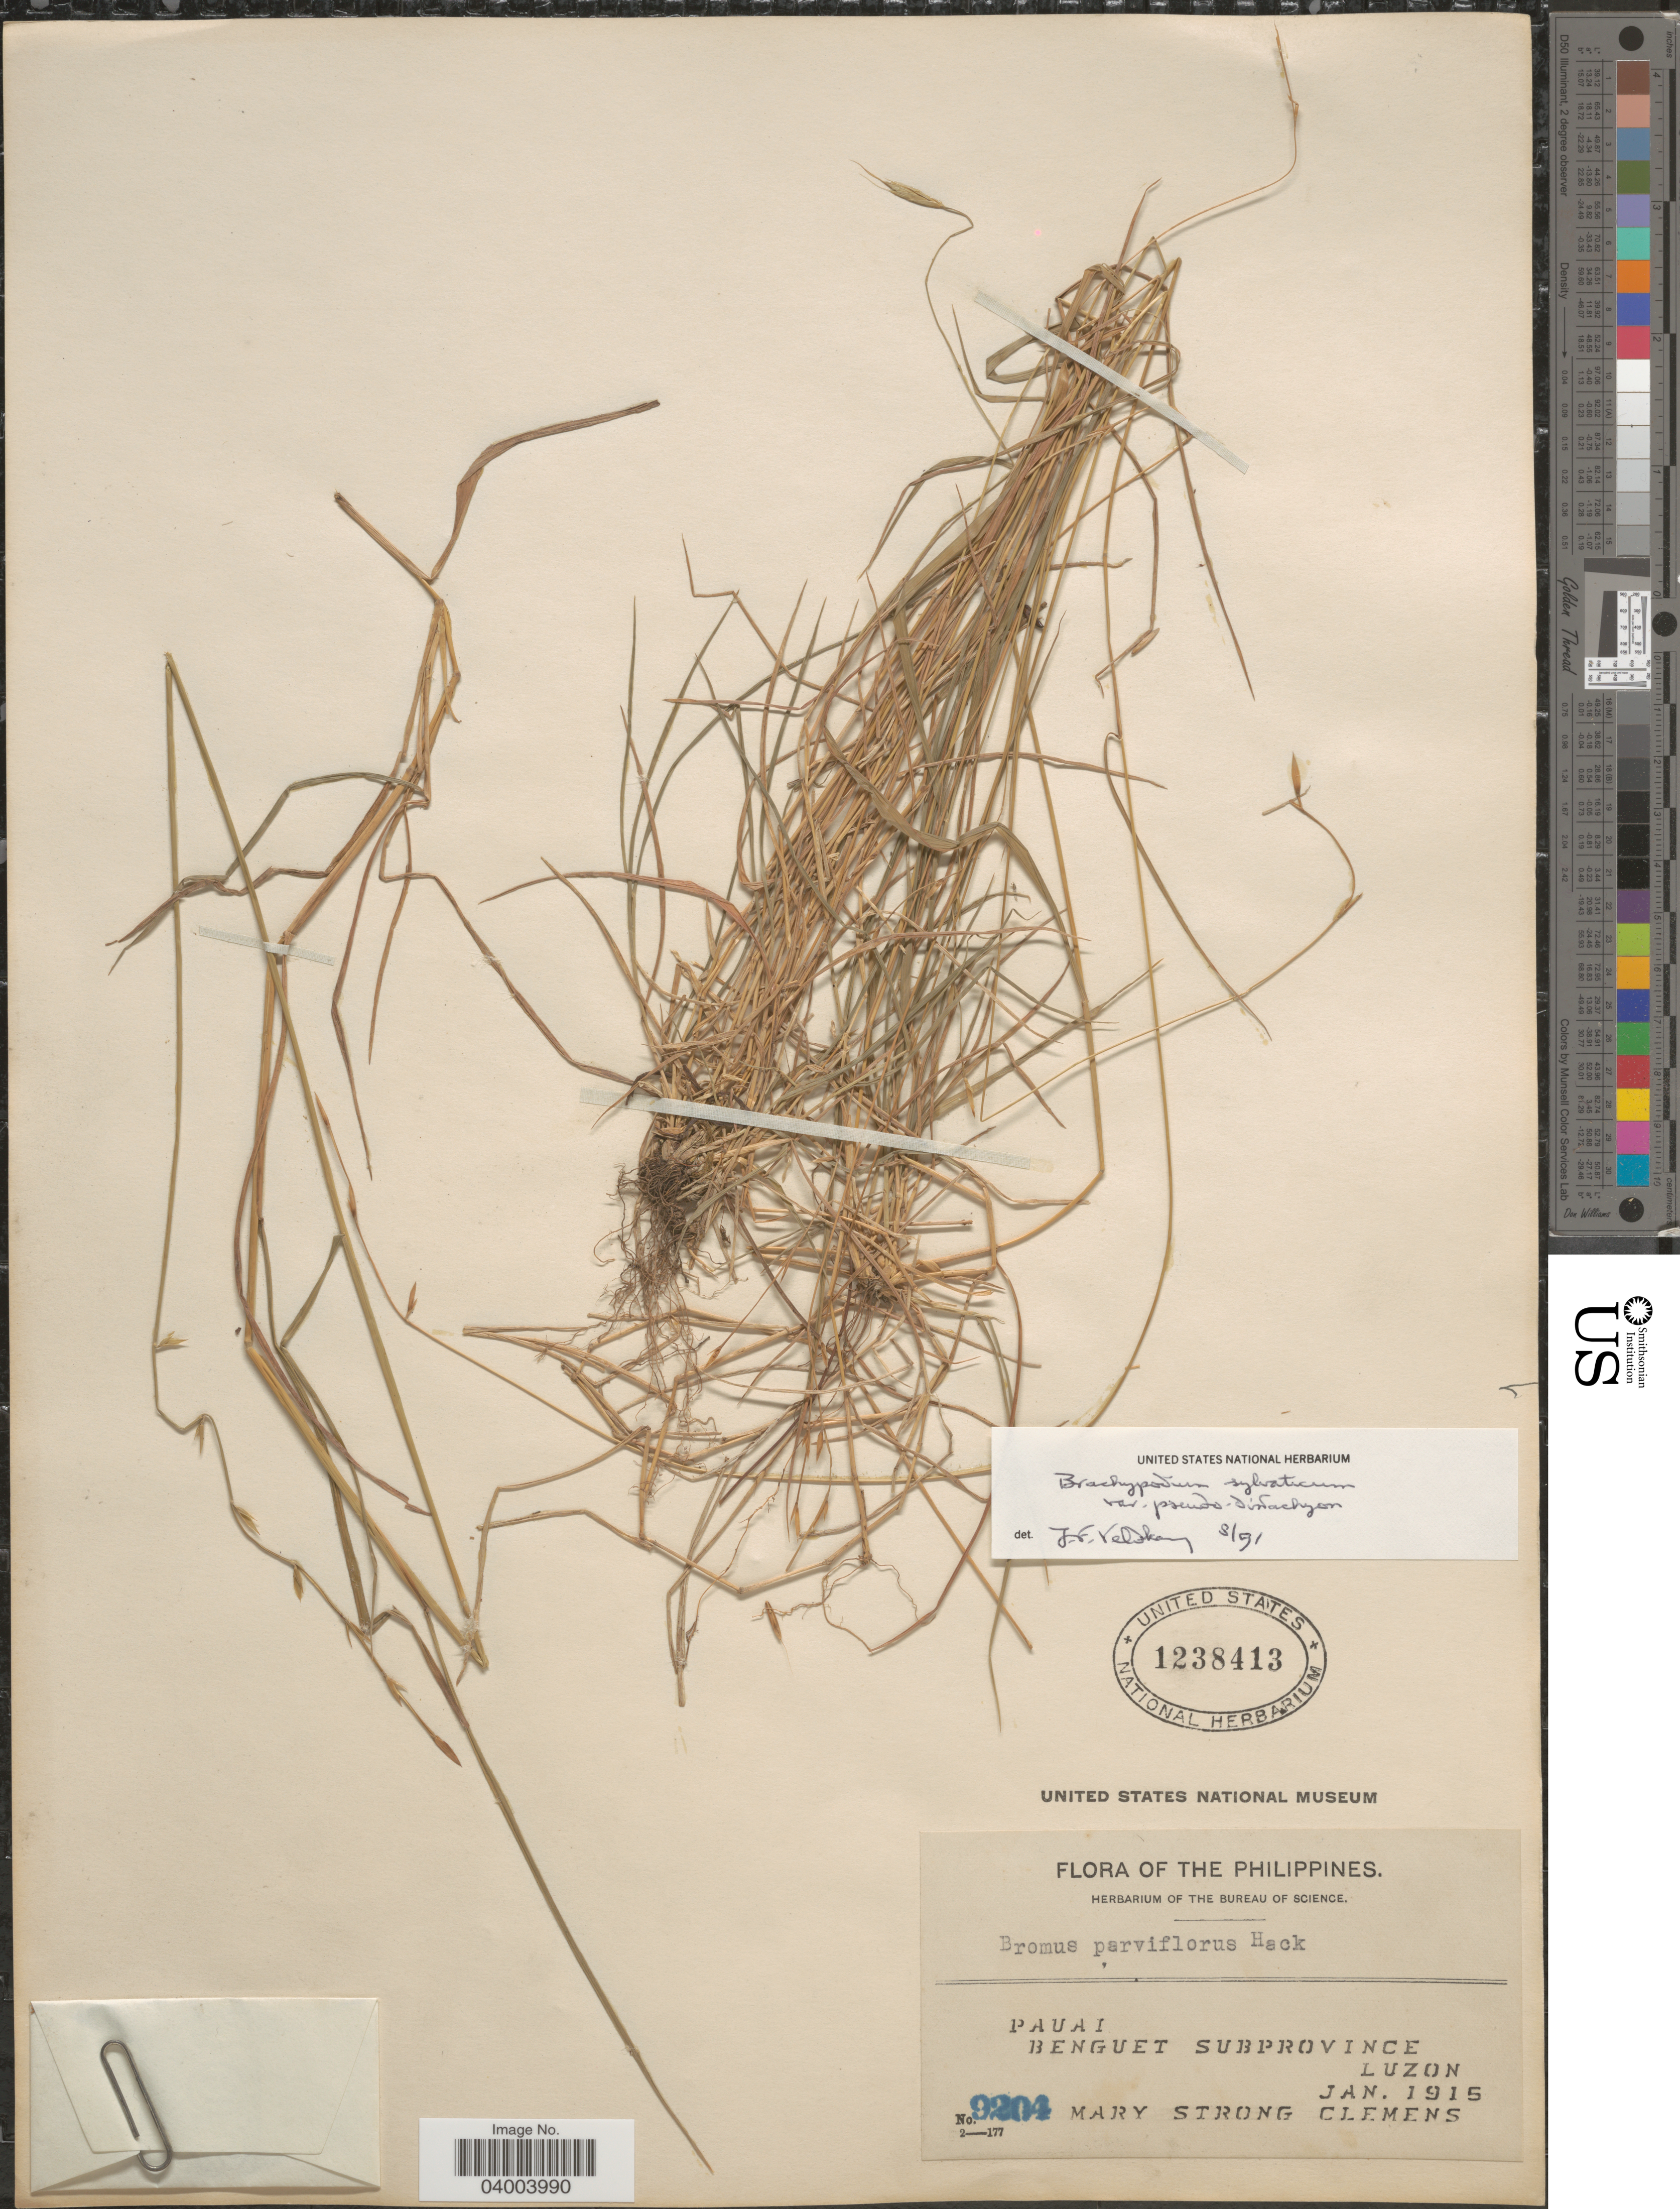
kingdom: Plantae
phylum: Tracheophyta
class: Liliopsida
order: Poales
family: Poaceae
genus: Brachypodium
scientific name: Brachypodium sylvaticum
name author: (Huds.) P. Beauv.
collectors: M. S. Clemens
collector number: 9204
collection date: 1915-01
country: Philippines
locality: Pauai. Benguet Subprovince. Luzon.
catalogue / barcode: US 1238413